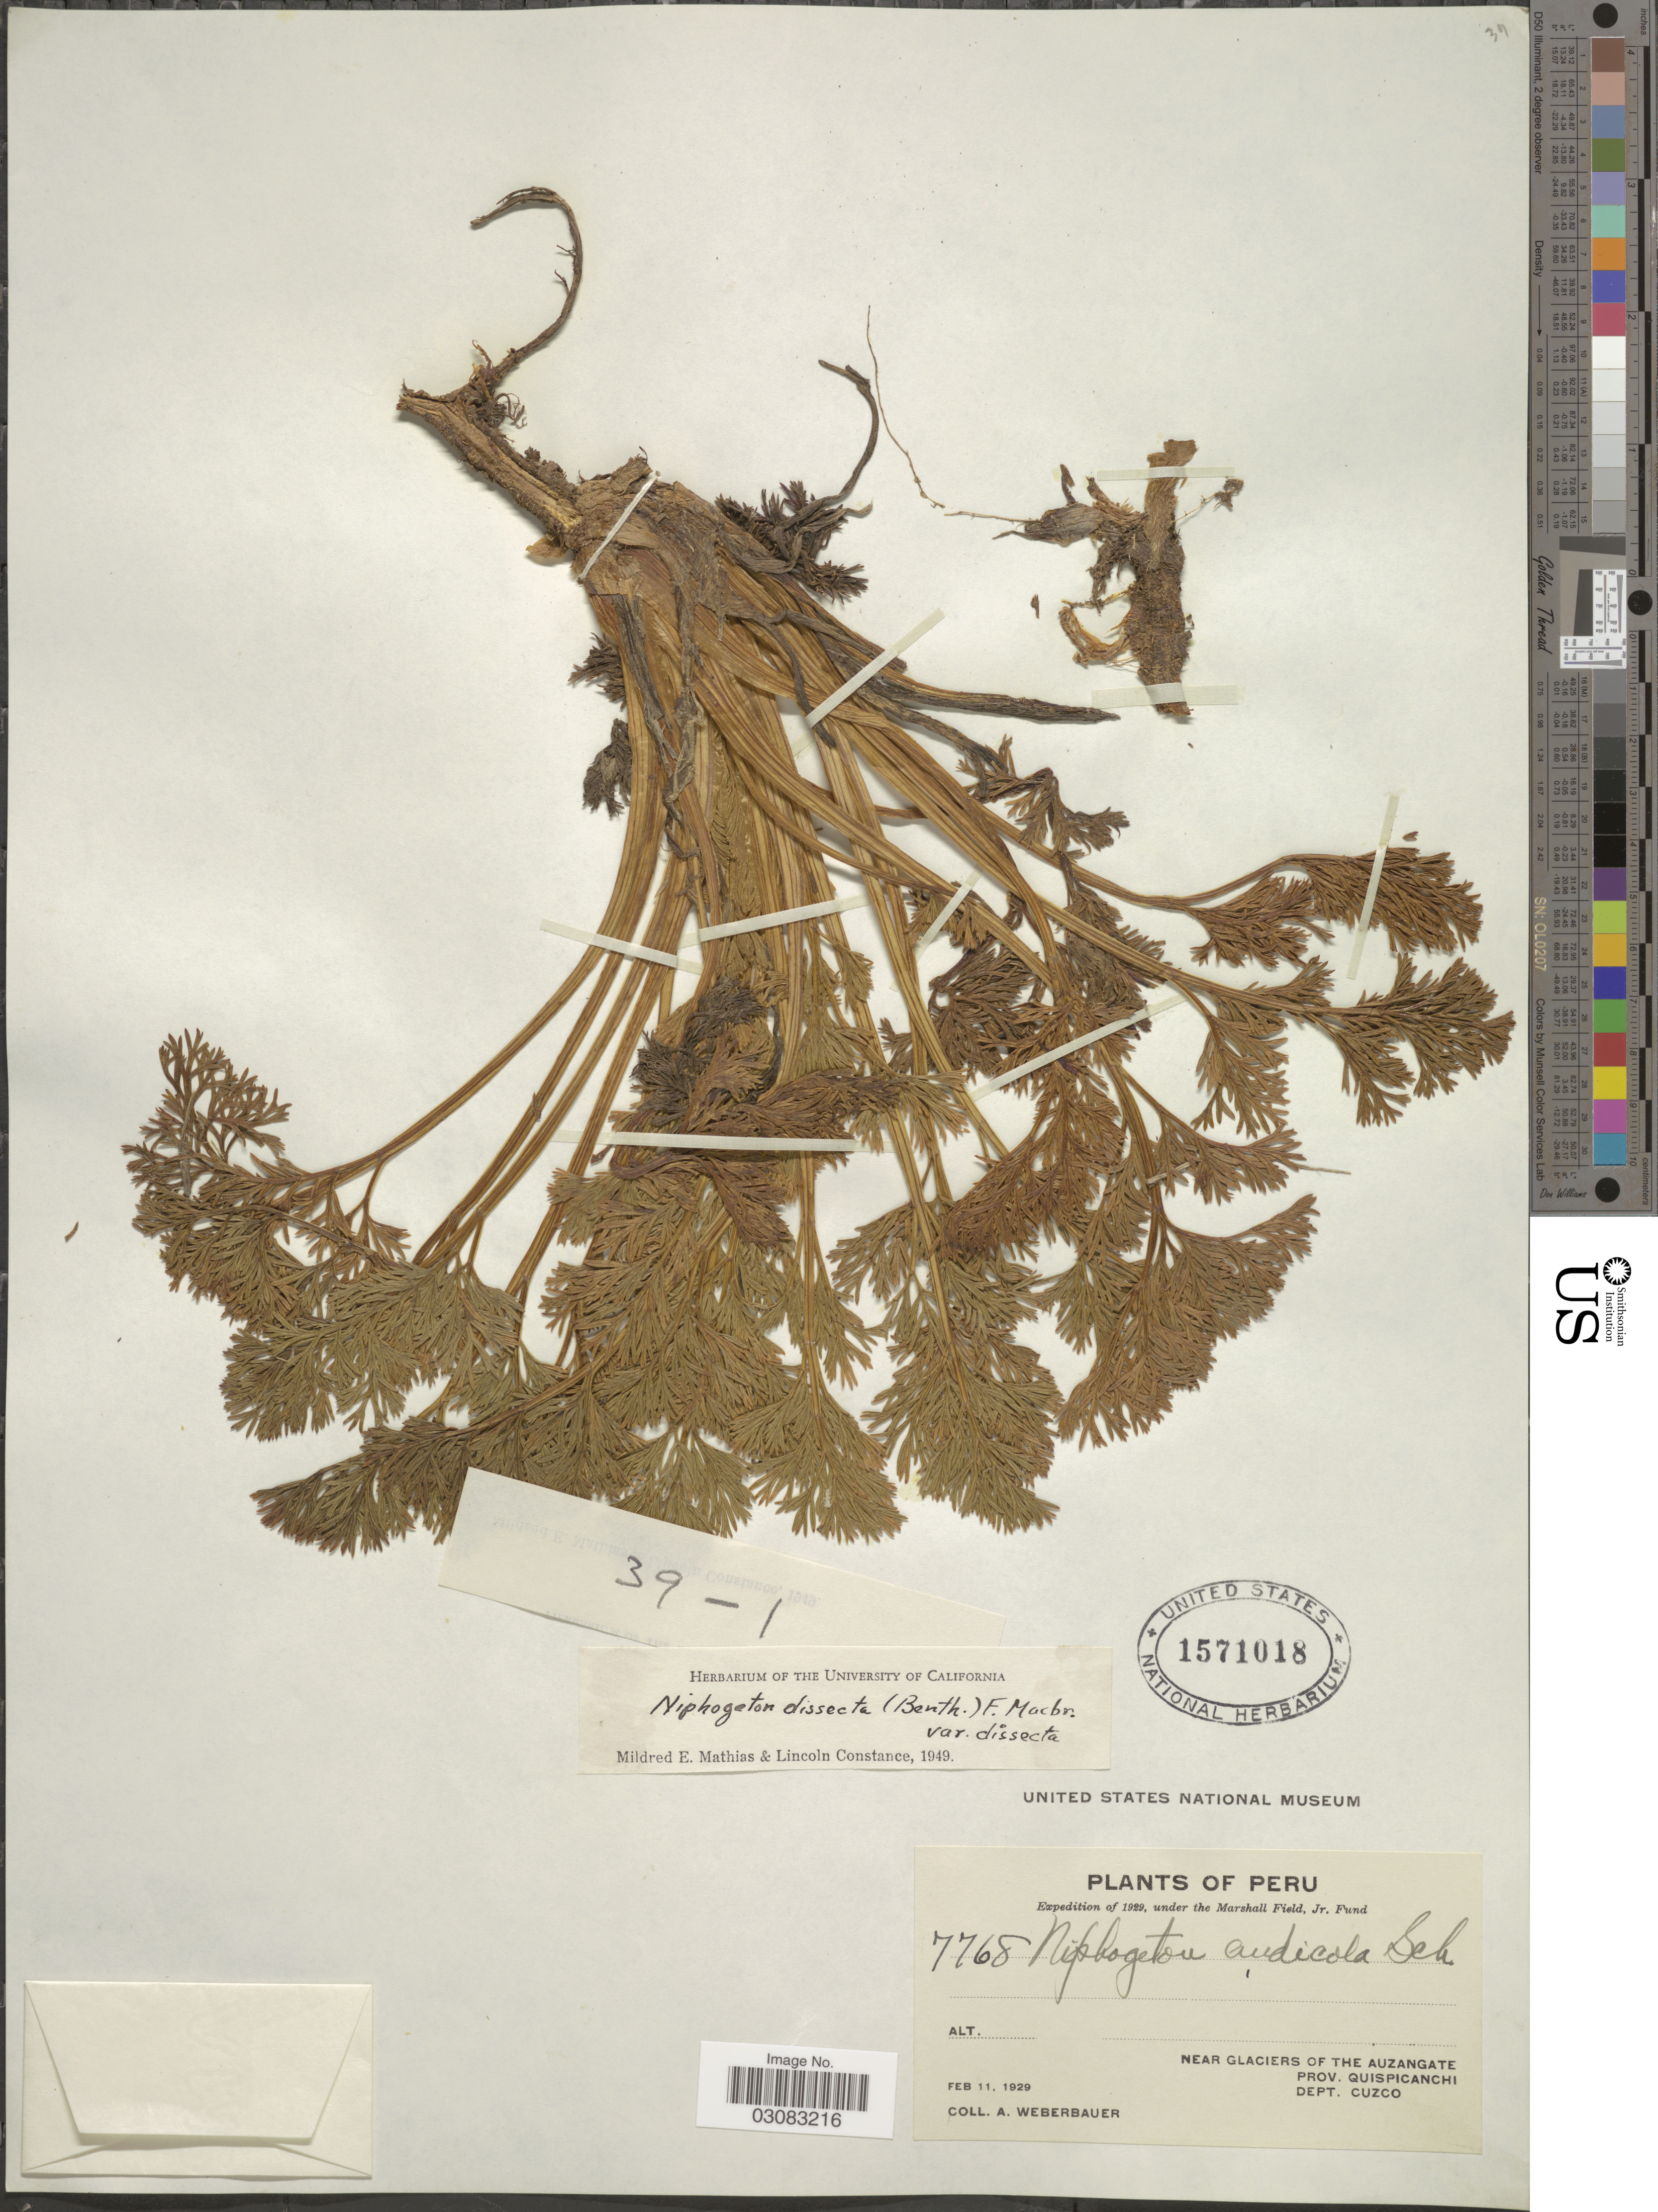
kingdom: Plantae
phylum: Tracheophyta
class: Magnoliopsida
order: Apiales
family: Apiaceae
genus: Niphogeton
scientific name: Niphogeton dissecta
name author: (Benth.) J.F. Macbr.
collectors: A. Weberbauer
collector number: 7768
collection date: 1929-02-11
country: Peru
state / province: Cusco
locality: Near Glaciers of the Auzangate. Prov. Quispicanchi. Dept. Cuzco.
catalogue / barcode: US 1571018